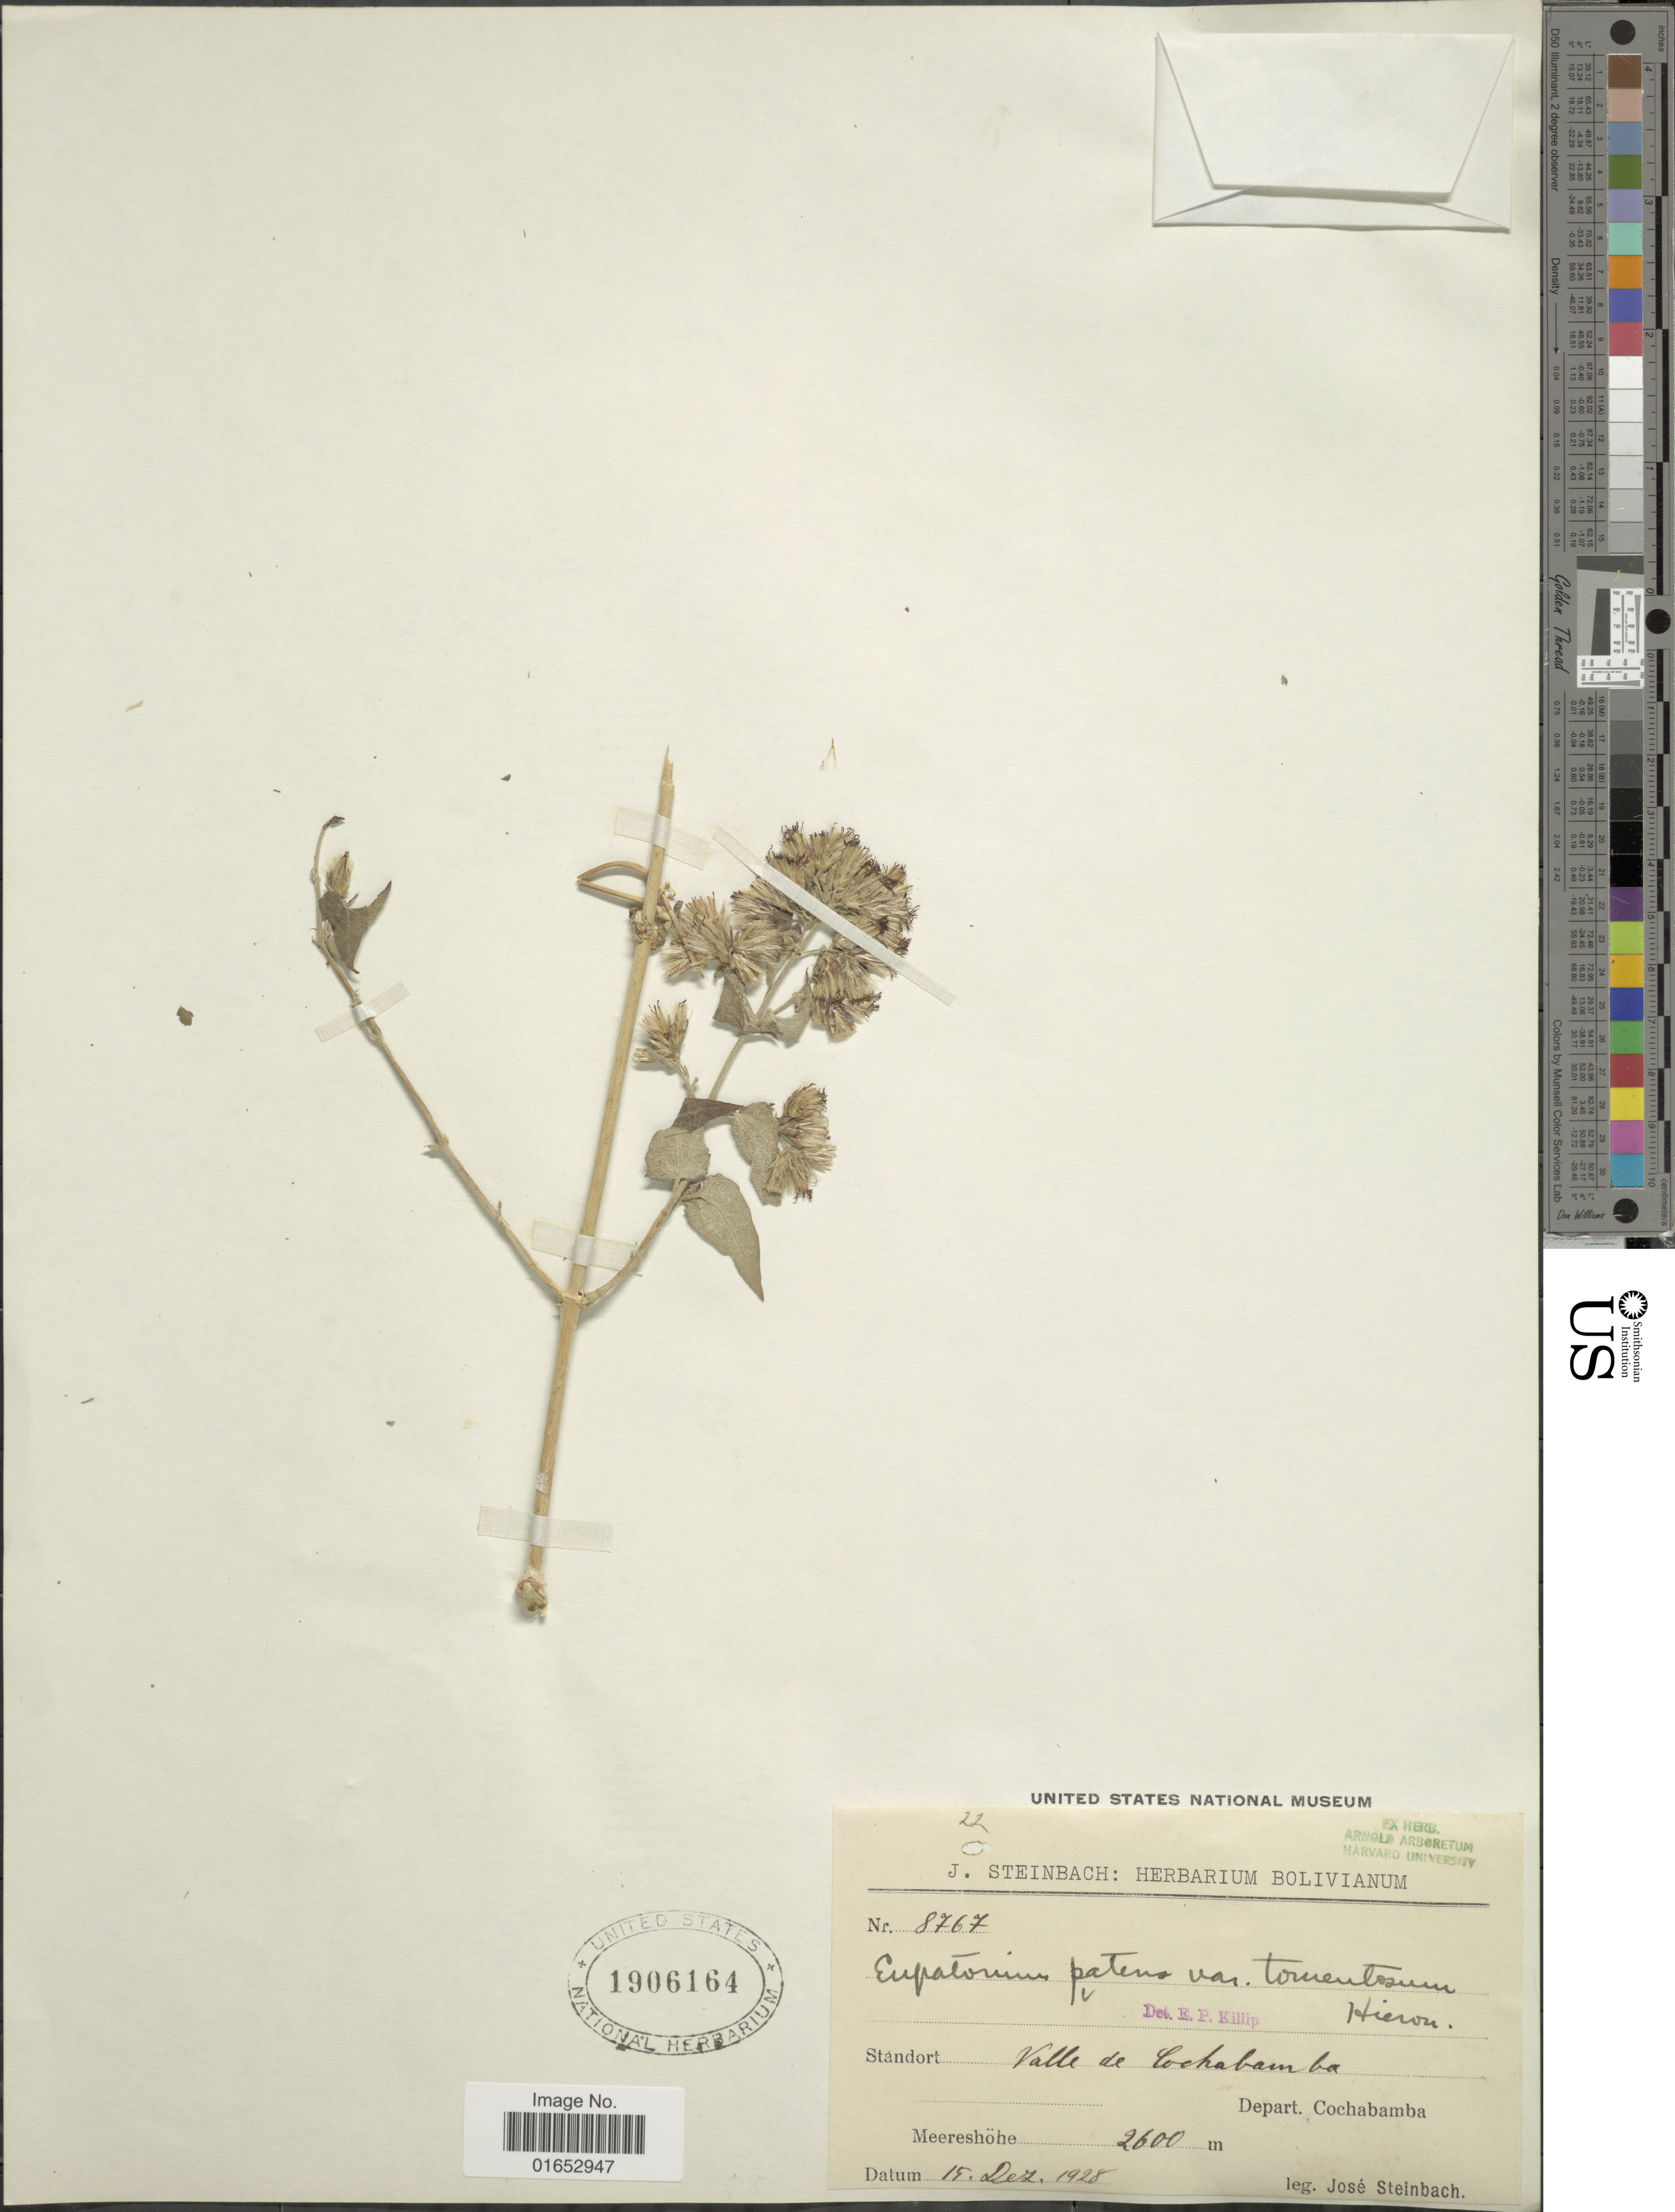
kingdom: Plantae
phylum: Tracheophyta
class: Magnoliopsida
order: Asterales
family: Asteraceae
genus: Austrobrickellia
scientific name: Austrobrickellia patens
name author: (D. Don ex Hook. & Arn.) R.M. King & H. Rob.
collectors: J. Steinbach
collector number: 8767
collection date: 1928-12-15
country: Bolivia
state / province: Cochabamba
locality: Valle de Cochabamba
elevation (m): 2600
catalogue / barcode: US 1906164